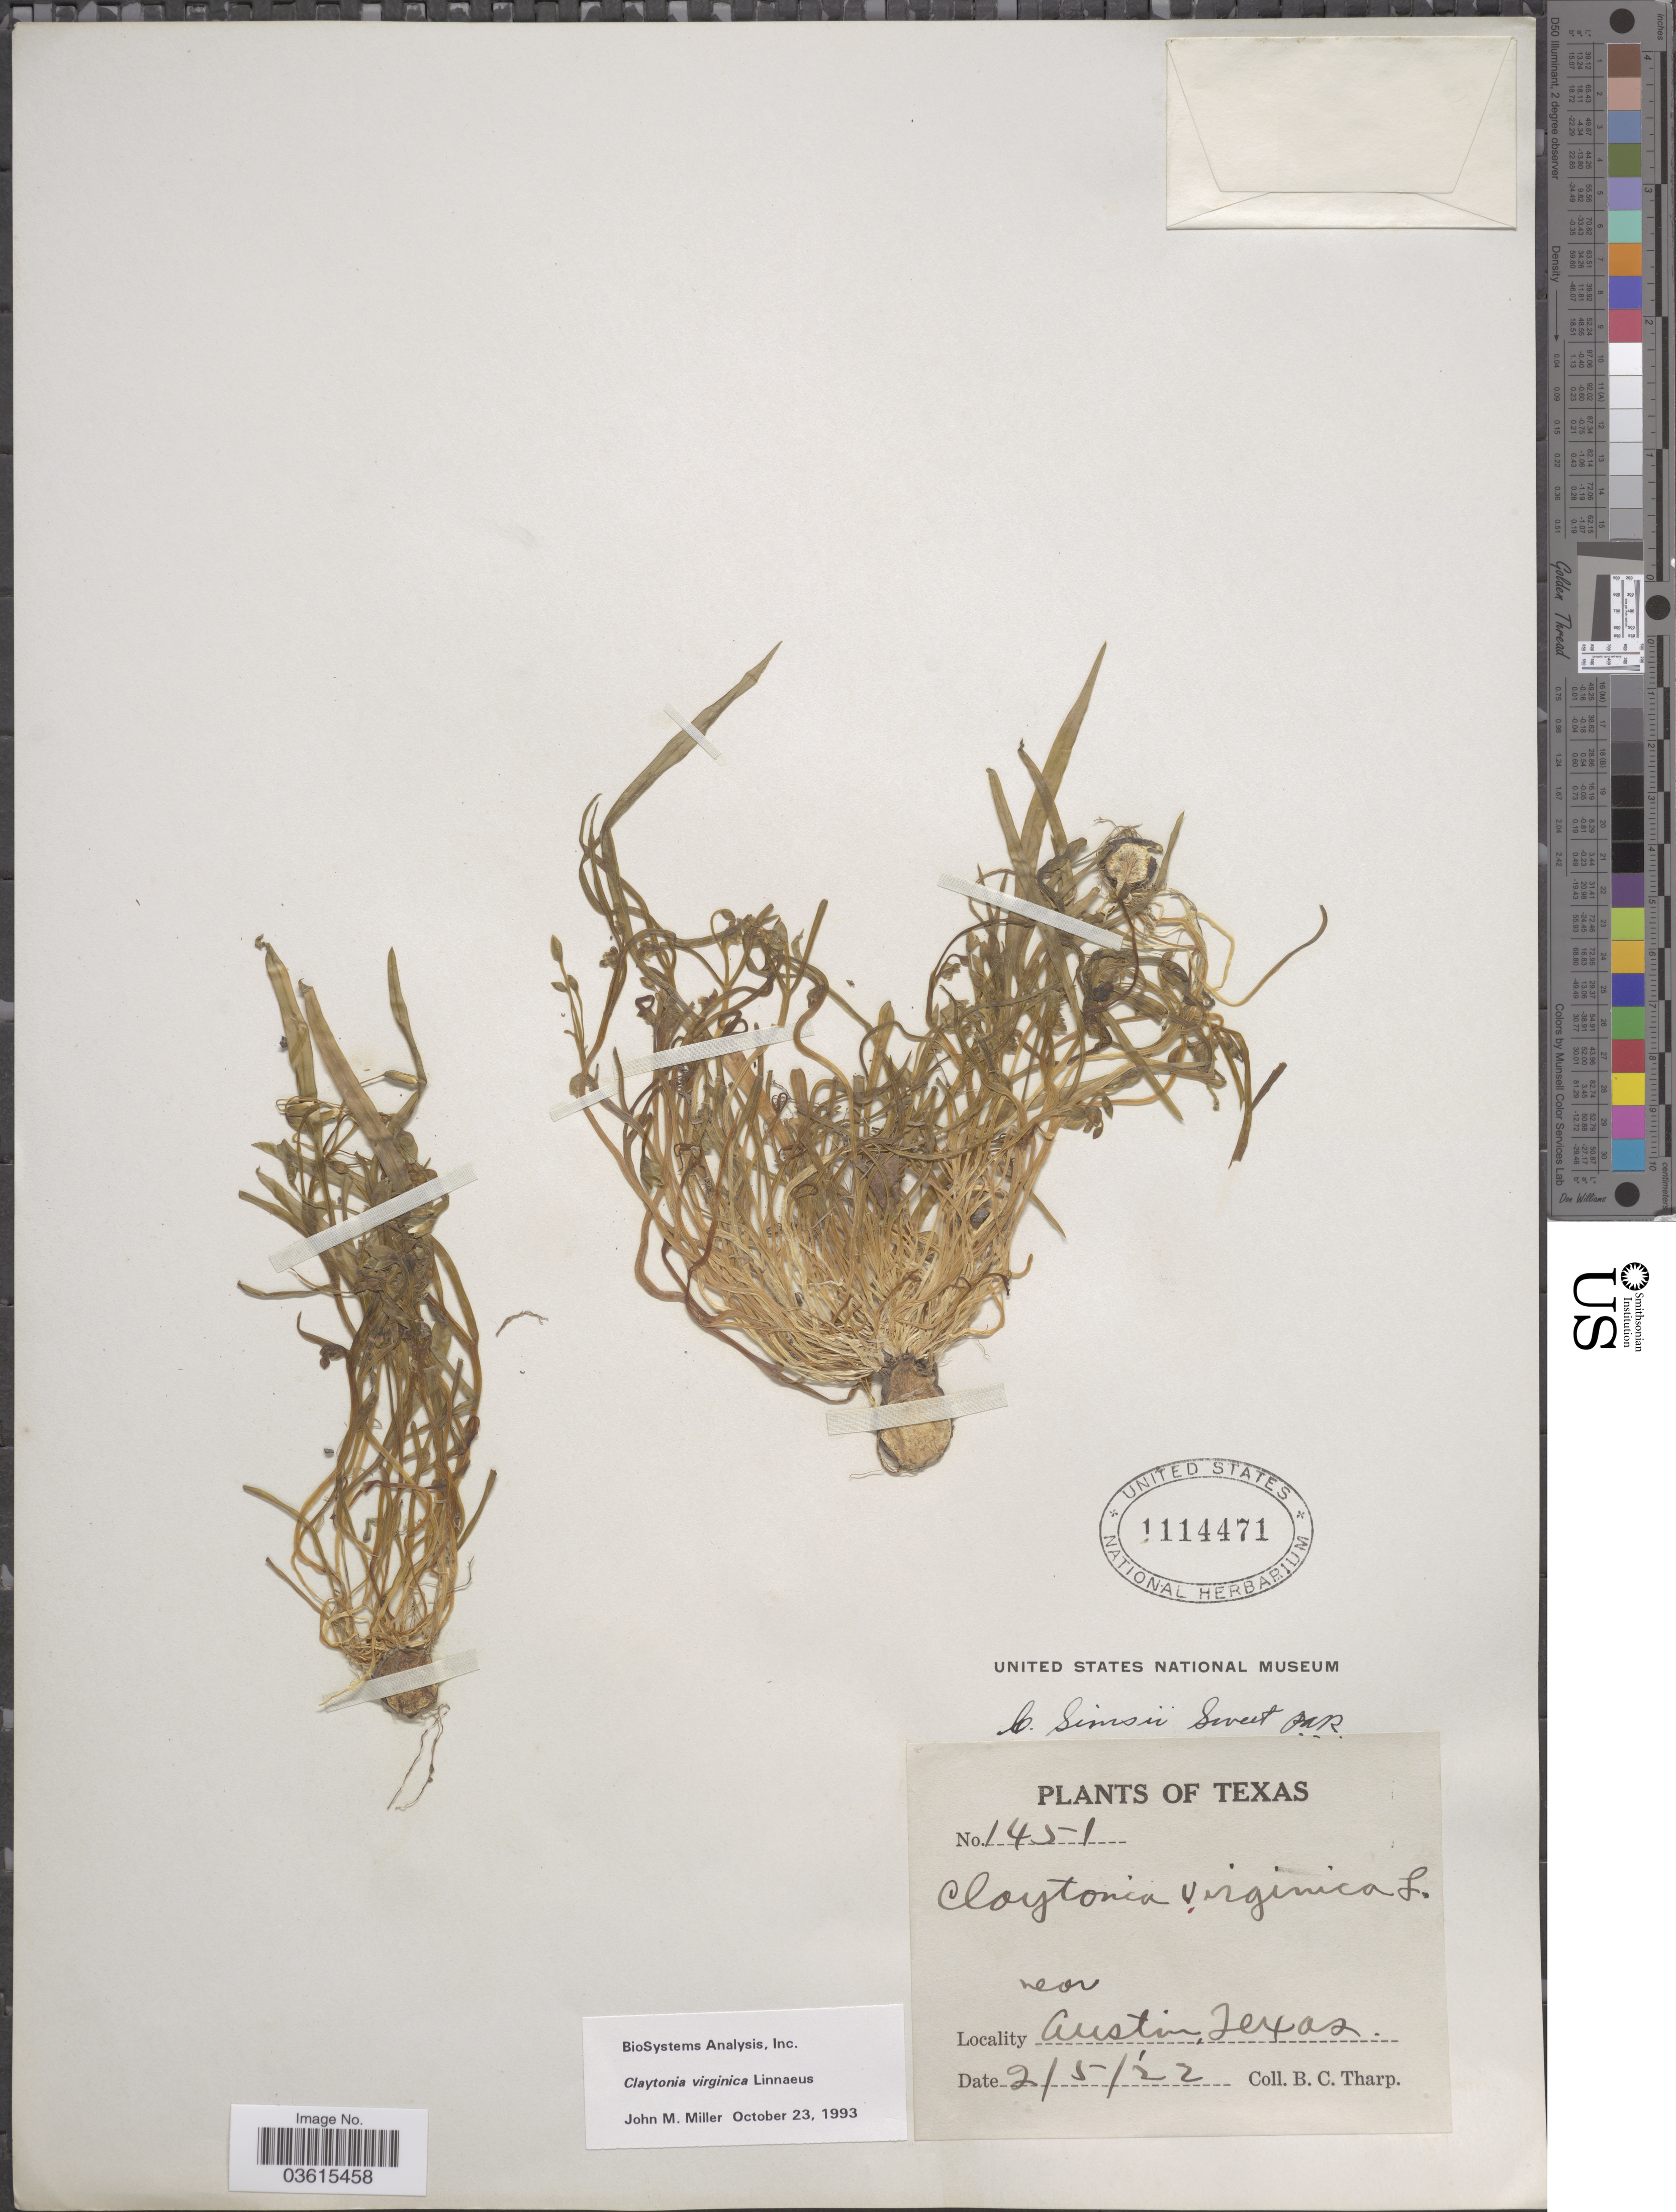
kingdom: Plantae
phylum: Tracheophyta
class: Magnoliopsida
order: Caryophyllales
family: Montiaceae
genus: Claytonia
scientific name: Claytonia virginica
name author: L.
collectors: B. C. Tharp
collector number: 1451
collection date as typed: Transcribed d/m/y: 5/2/22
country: United States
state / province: Texas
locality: Near Austin.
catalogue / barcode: US 1114471